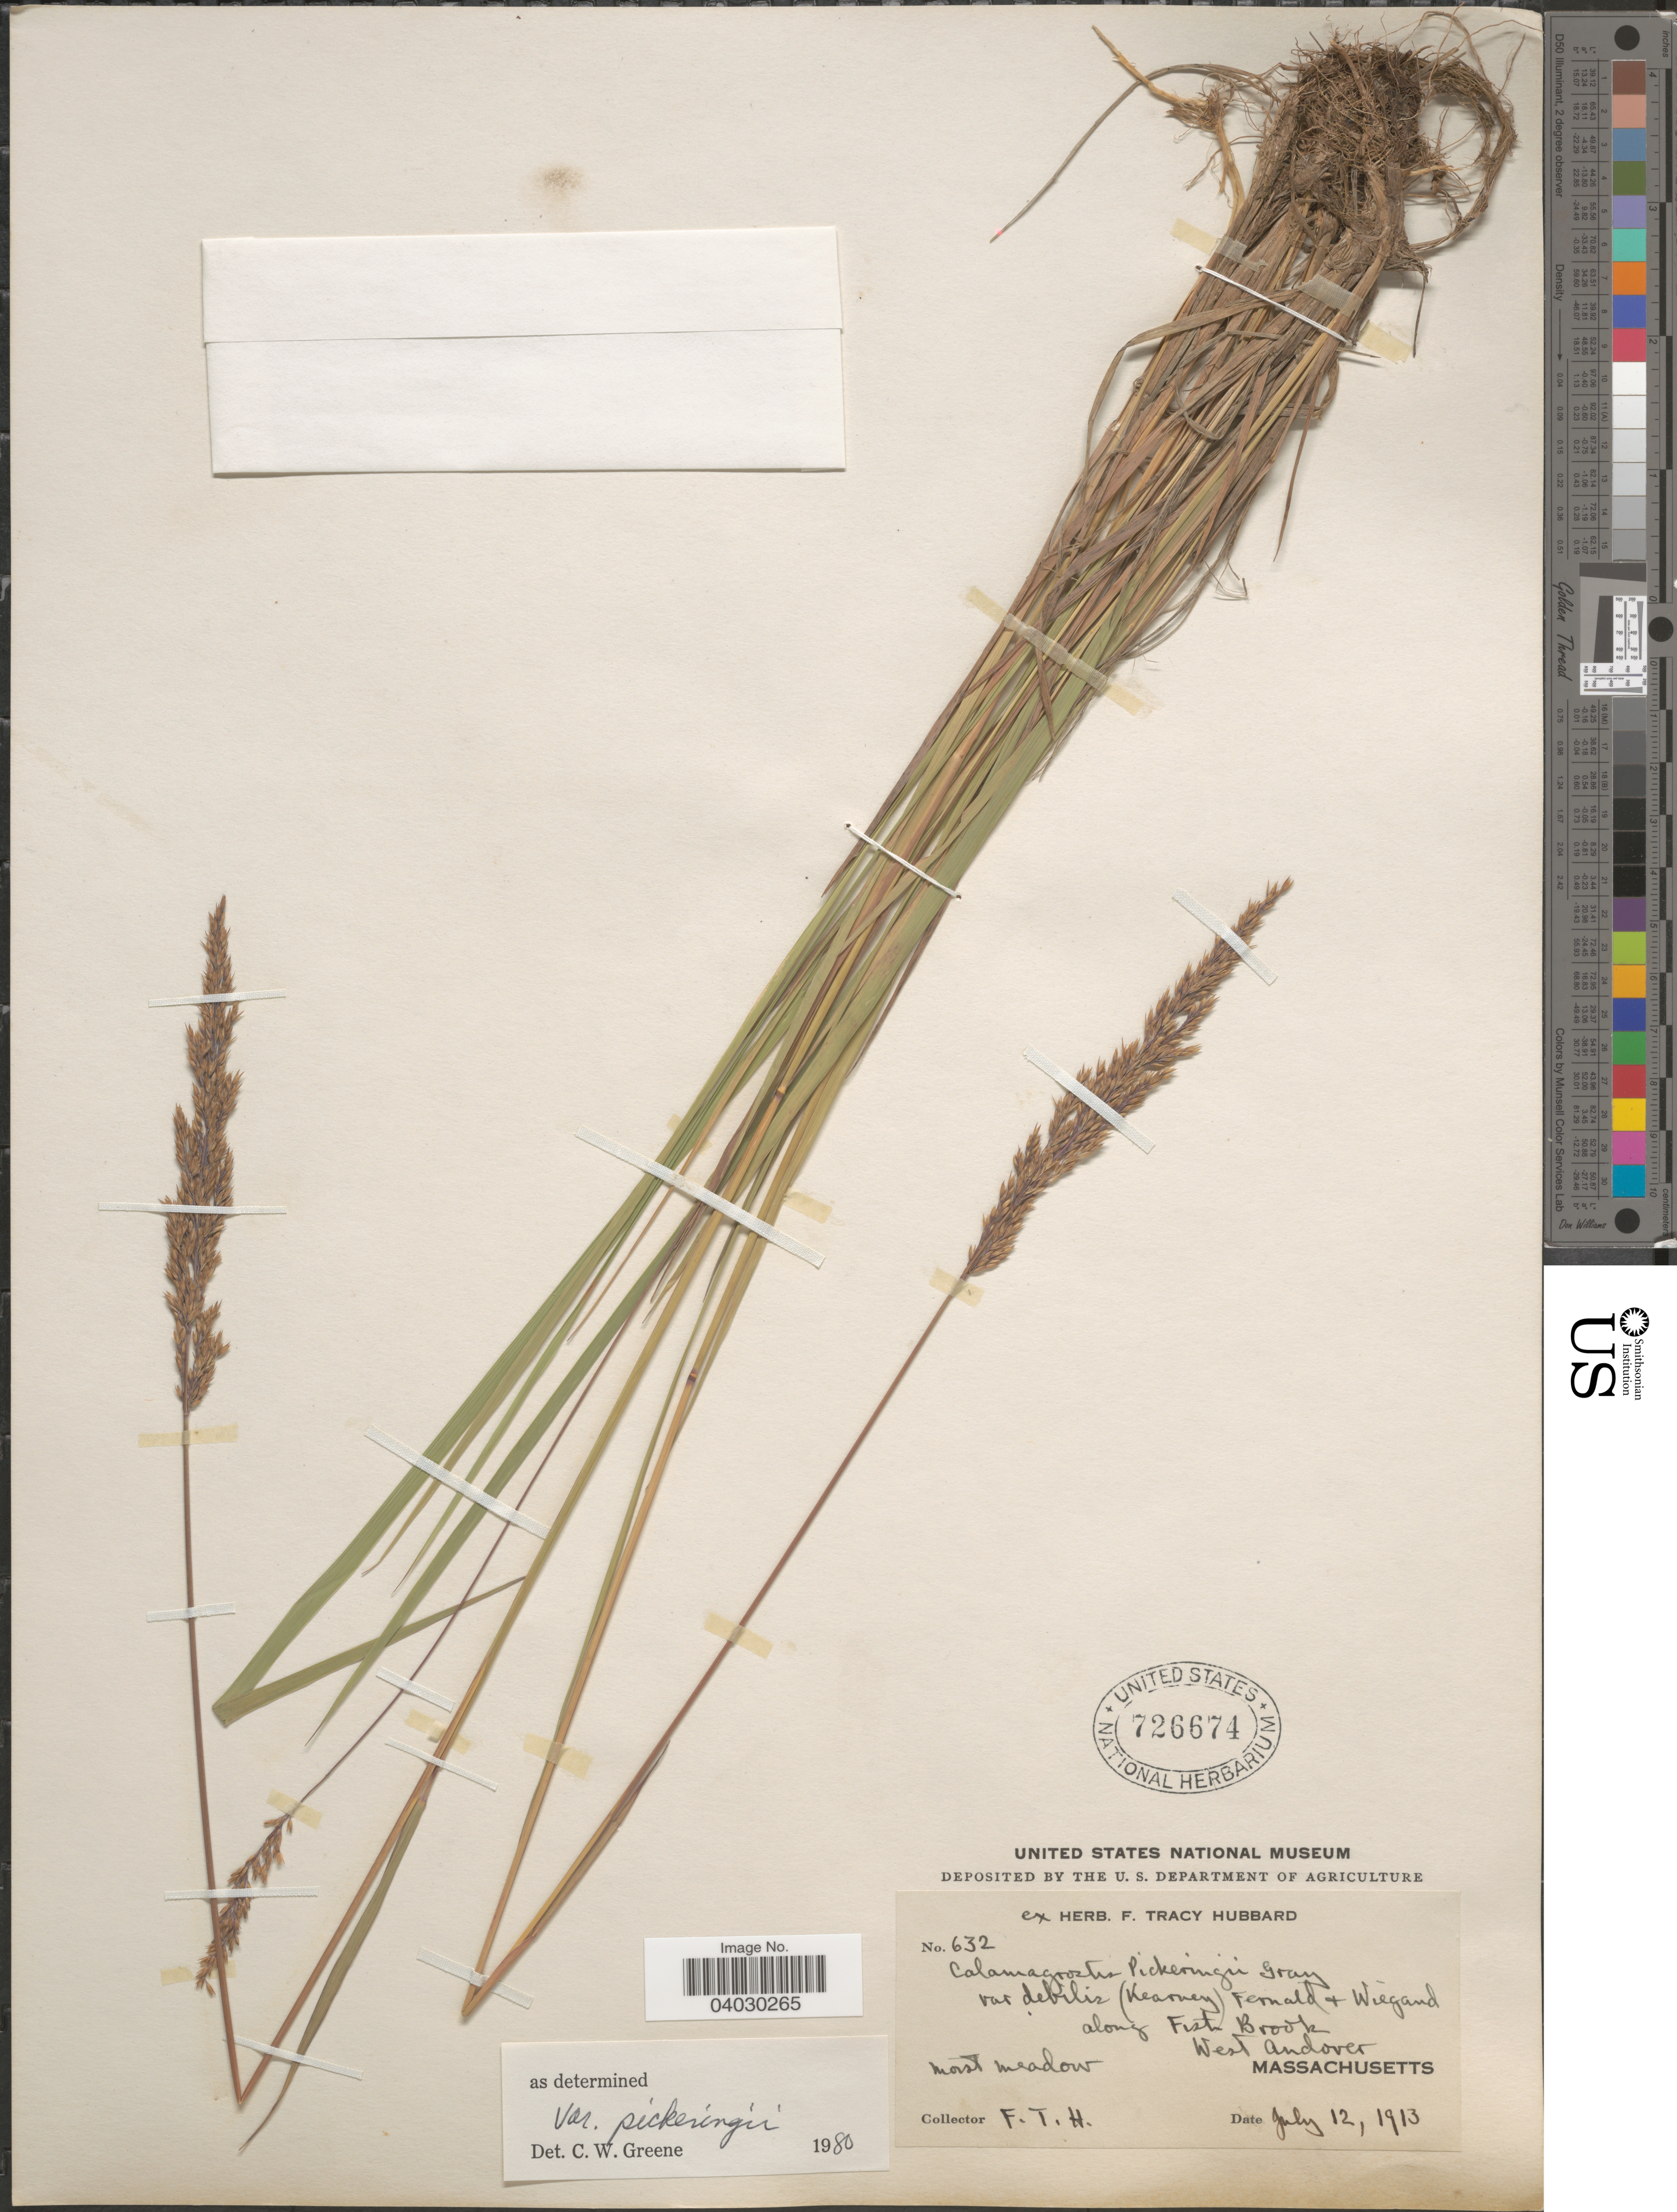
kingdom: Plantae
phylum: Tracheophyta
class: Liliopsida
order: Poales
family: Poaceae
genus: Calamagrostis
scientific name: Calamagrostis pickeringii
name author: A. Gray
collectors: F. T. Hubbard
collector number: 632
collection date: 1913-07-12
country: United States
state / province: Massachusetts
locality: Along Fish Brook. West Andover.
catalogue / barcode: US 726674